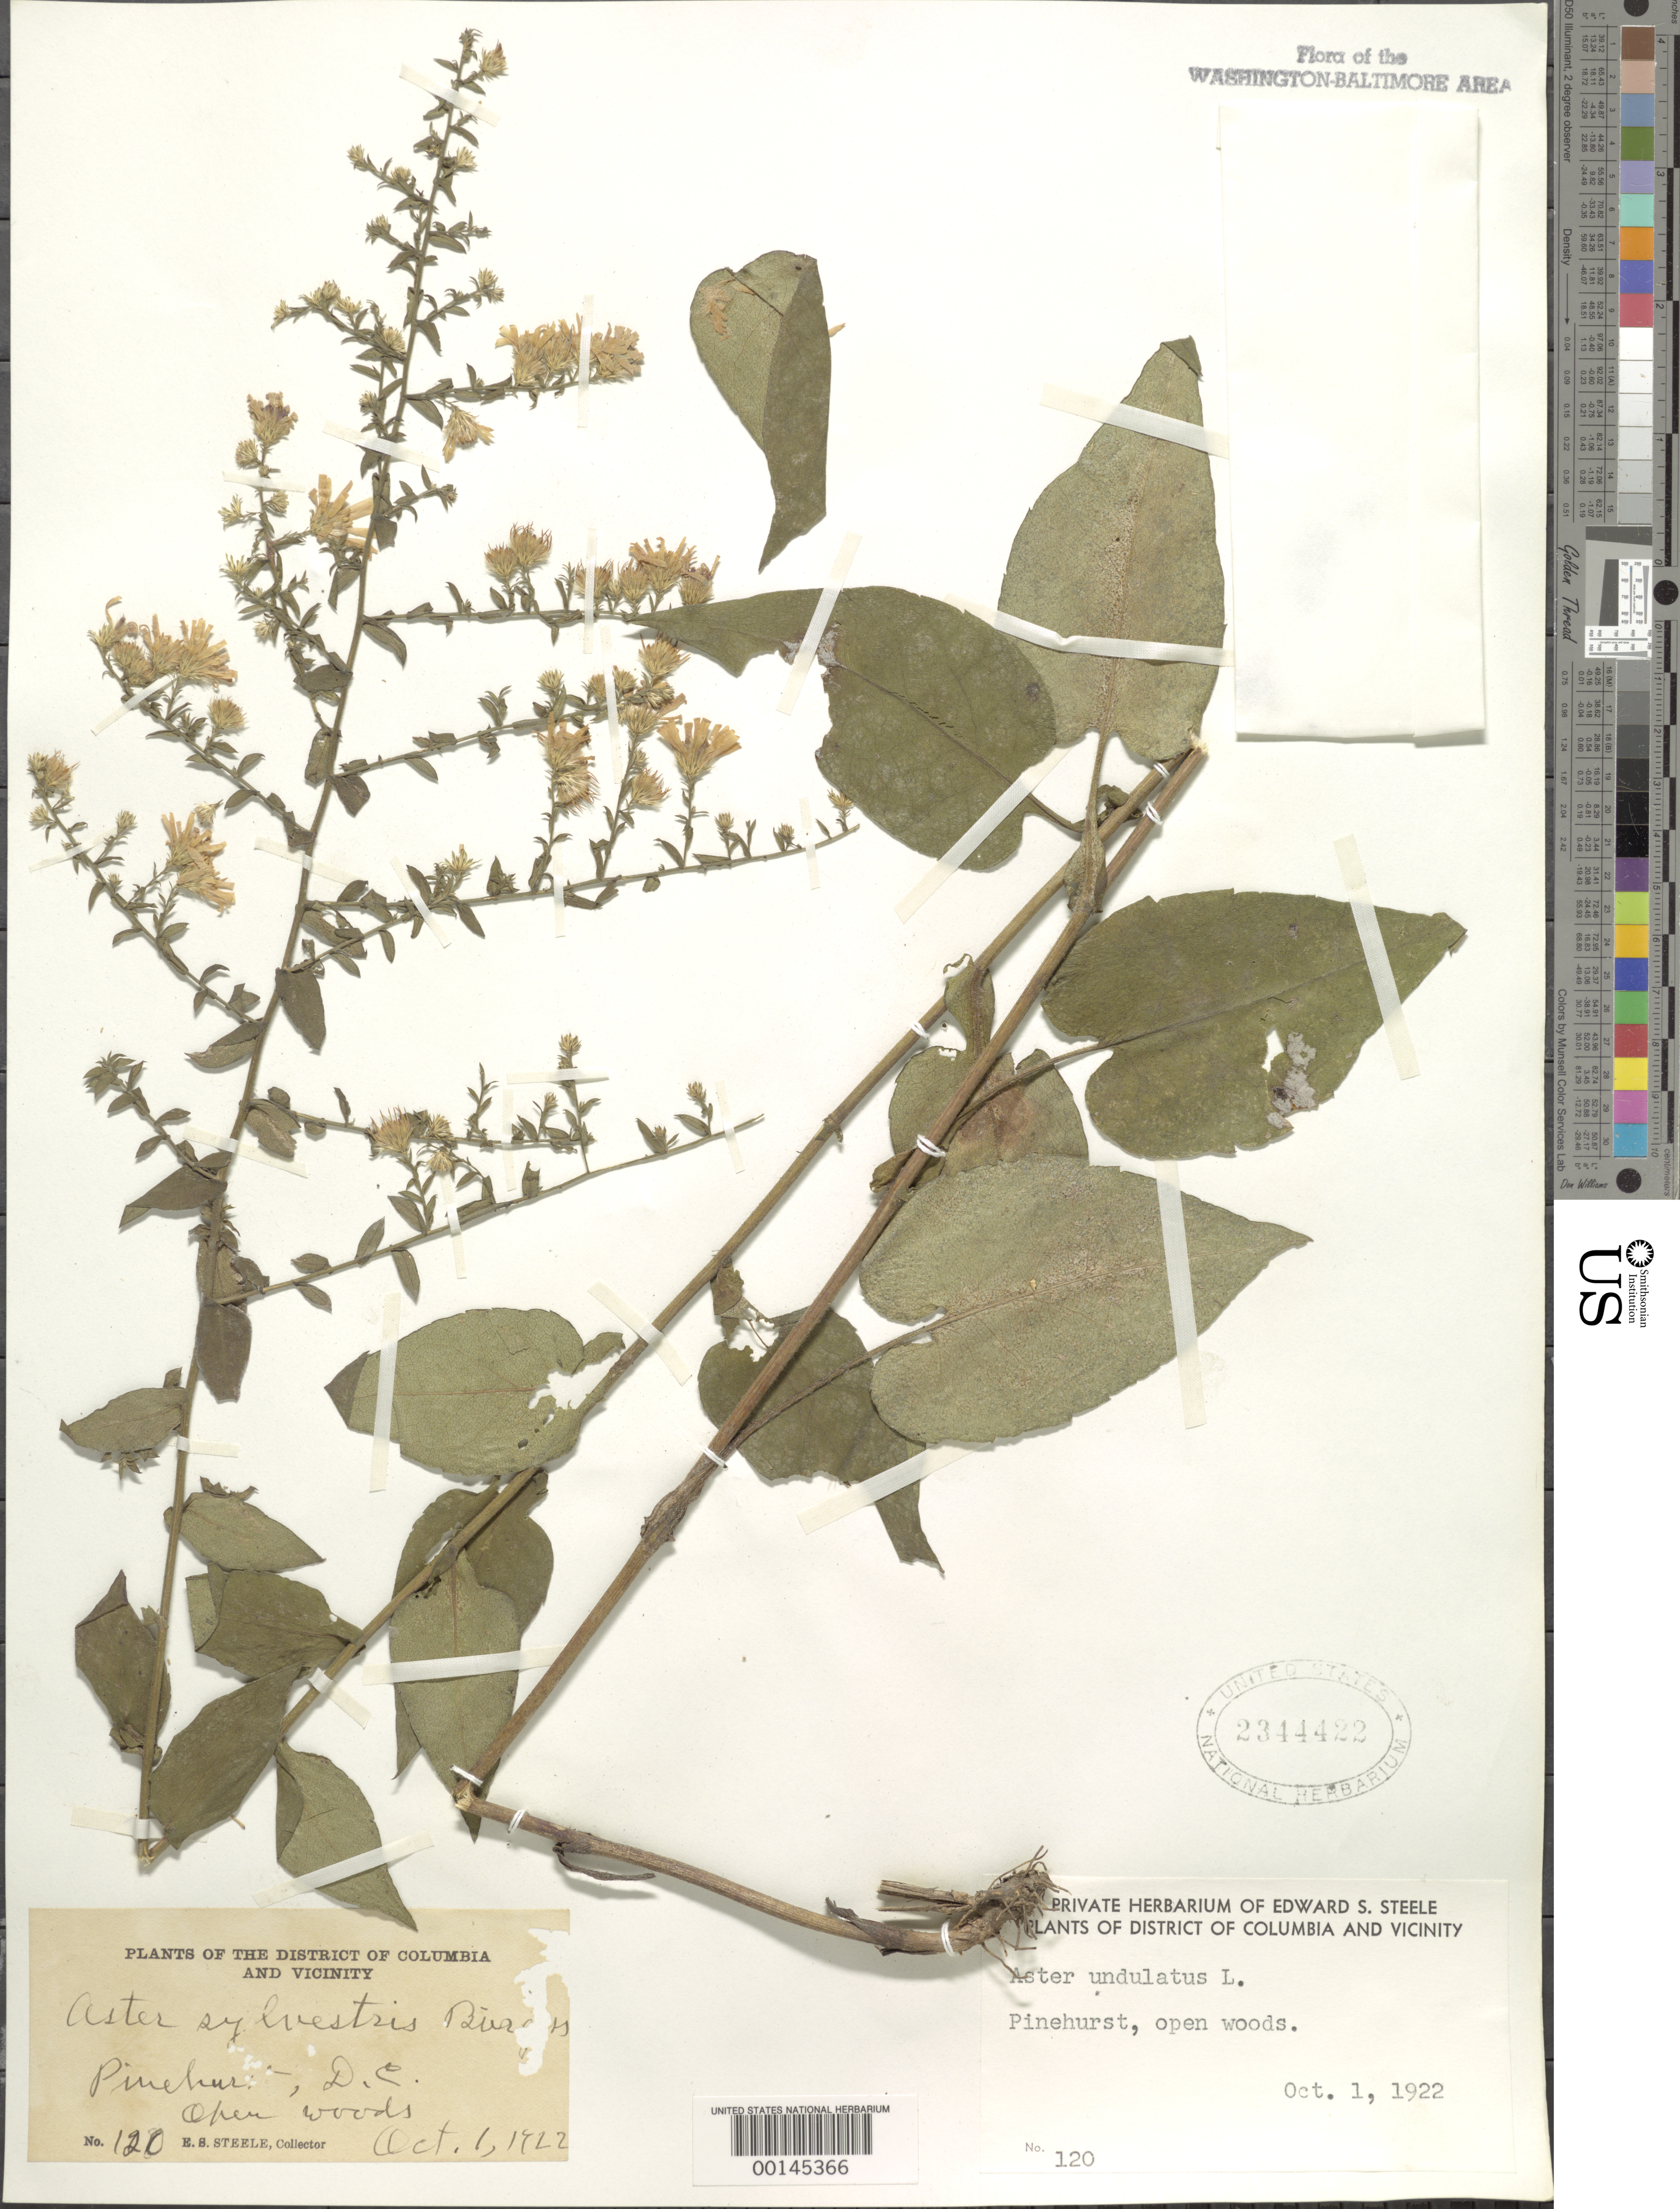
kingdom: Plantae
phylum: Tracheophyta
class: Magnoliopsida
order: Asterales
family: Asteraceae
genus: Symphyotrichum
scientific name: Symphyotrichum undulatum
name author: (L.) G.L. Nesom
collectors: E. Steele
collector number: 120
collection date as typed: -1 Oct 1922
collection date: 1922-10-01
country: United States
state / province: District of Columbia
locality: Pinehurst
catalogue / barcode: US 2344422